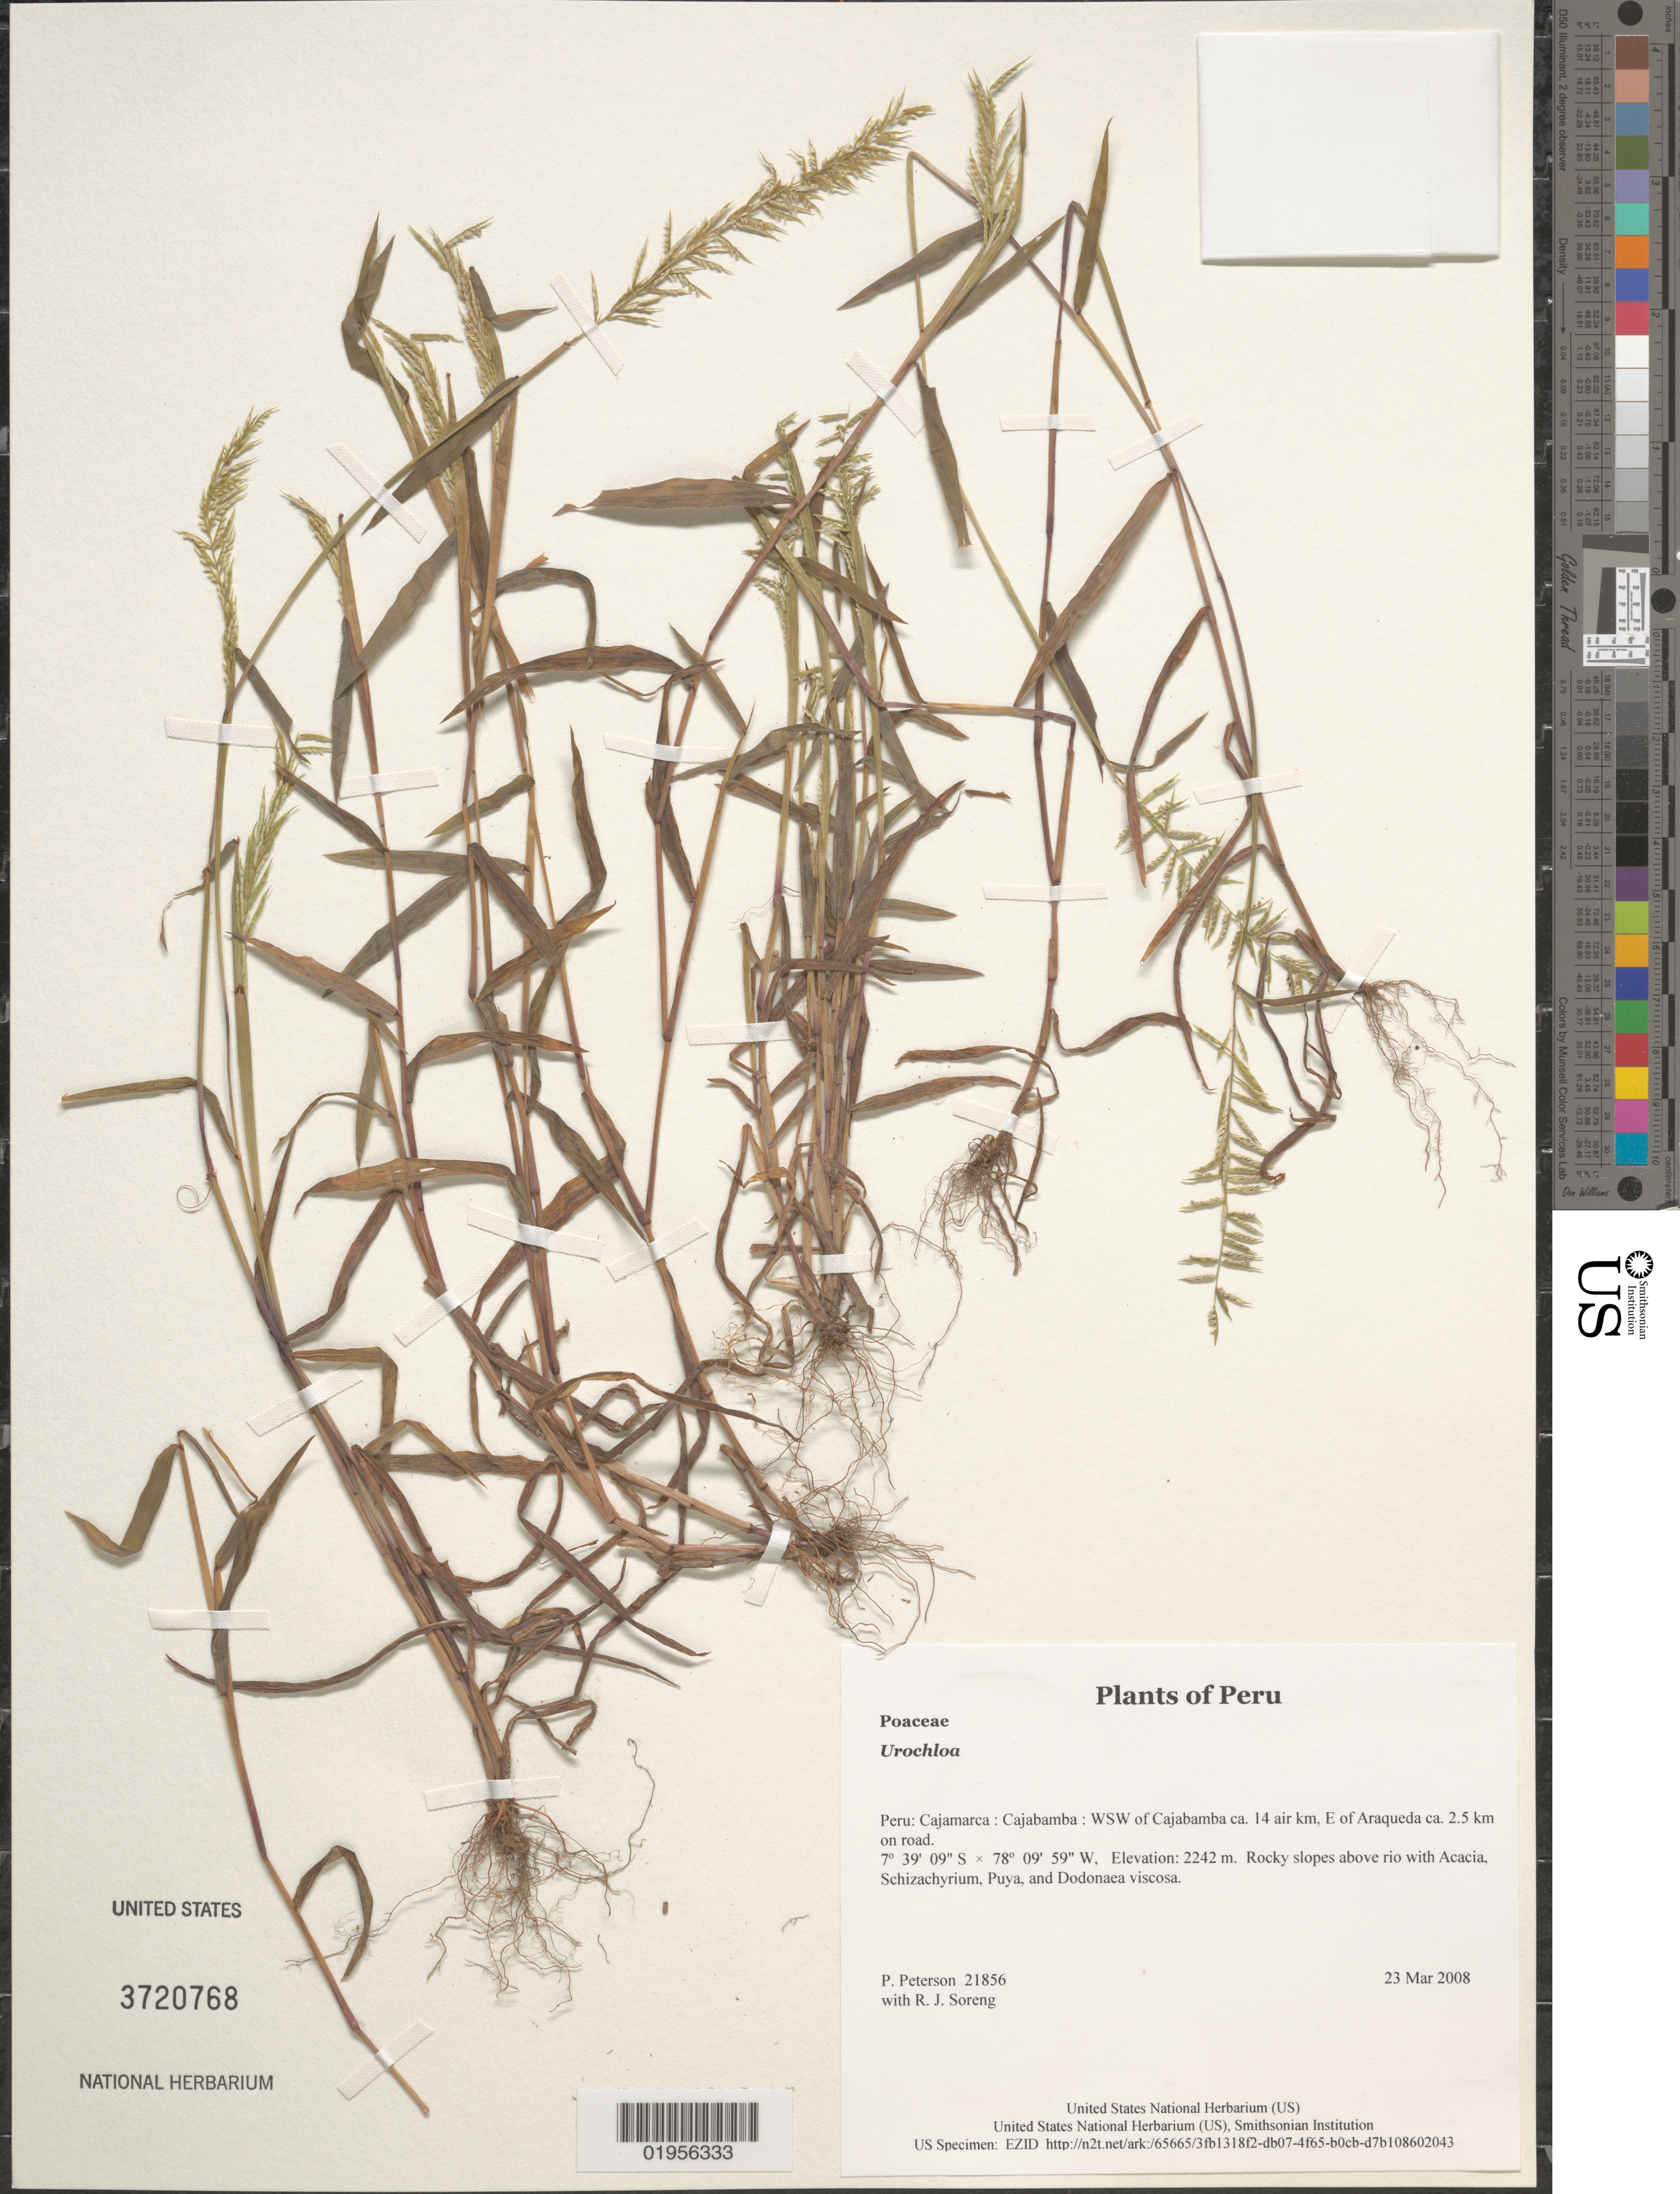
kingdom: Plantae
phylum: Tracheophyta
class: Liliopsida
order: Poales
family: Poaceae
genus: Urochloa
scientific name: Urochloa sp.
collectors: P. M. Peterson & R. J. Soreng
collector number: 21856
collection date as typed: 23 Mar 2008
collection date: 2008-03-23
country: Peru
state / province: Cajamarca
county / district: Cajabamba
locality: WSW of Cajabamba ca. 14 air km, E of Araqueda ca. 2.5 km on road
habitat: Rocky slopes above rio with Acacia, Schizachyrium, Puya, and Dodonaea viscosa.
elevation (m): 2242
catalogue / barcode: US 3720768